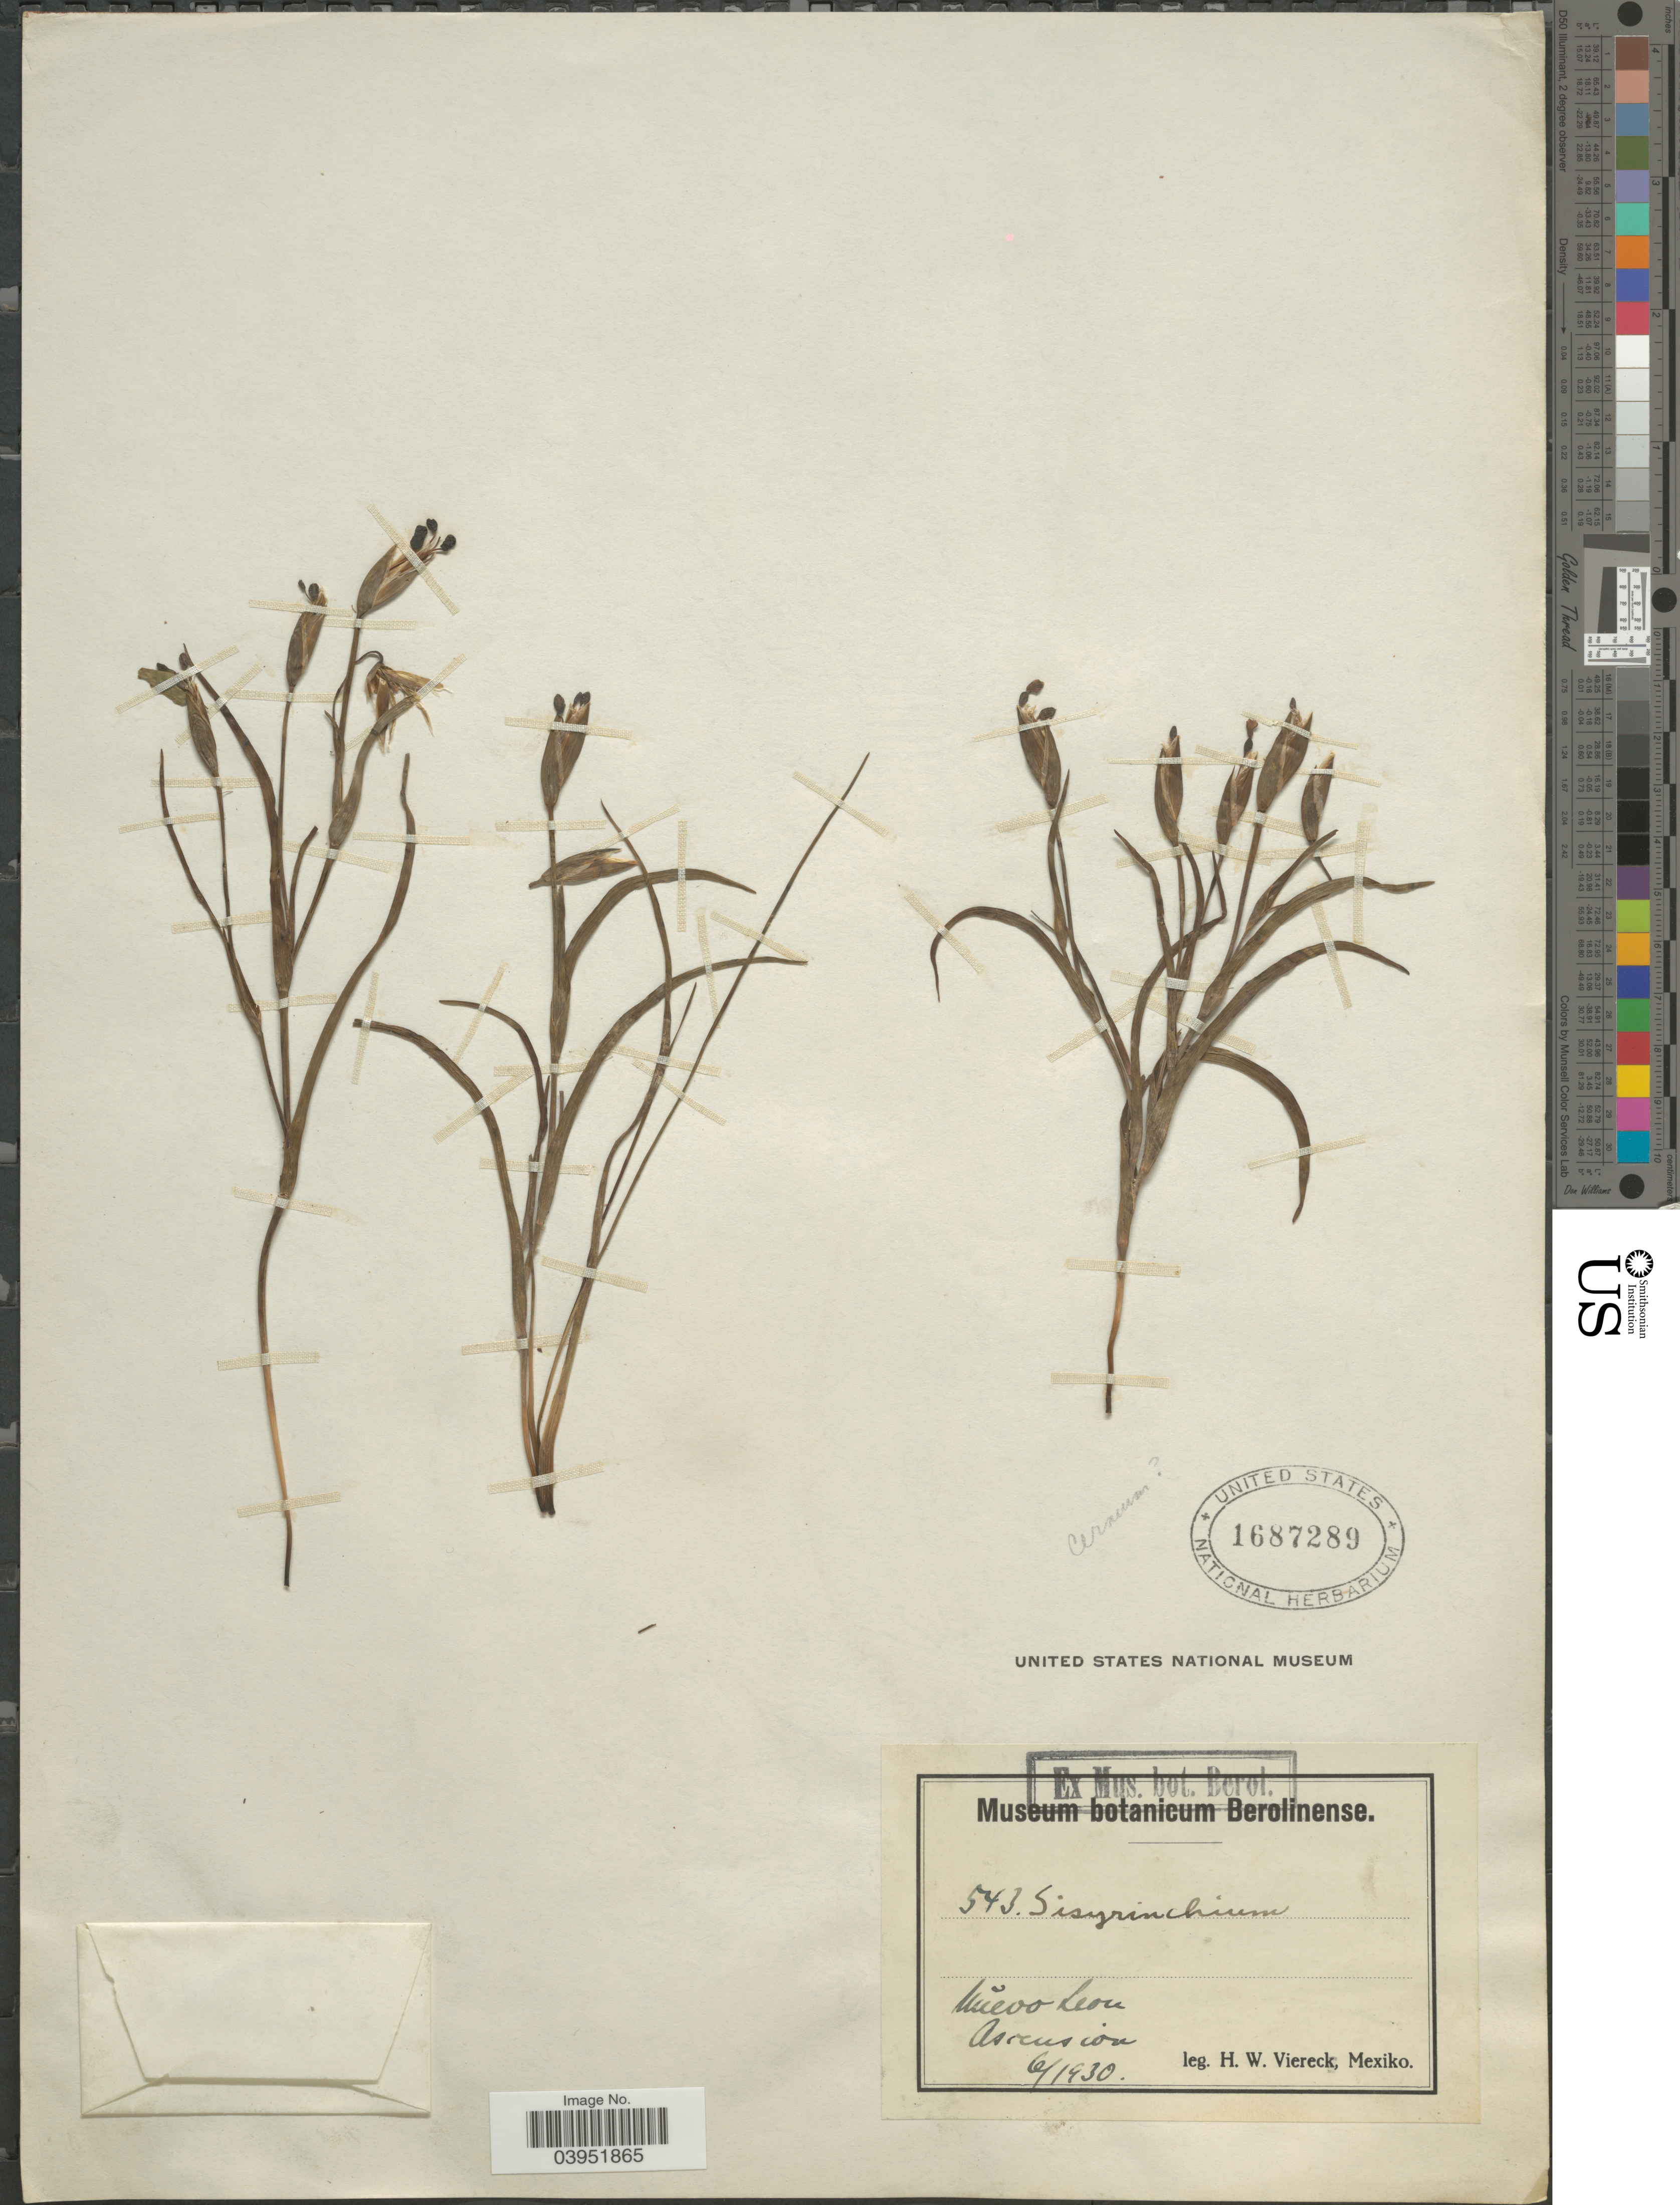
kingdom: Plantae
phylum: Tracheophyta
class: Liliopsida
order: Asparagales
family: Iridaceae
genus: Sisyrinchium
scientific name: Sisyrinchium sp.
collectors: H. W. Viereck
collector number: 543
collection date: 1930-06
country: Mexico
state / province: Nuevo León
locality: Ascension.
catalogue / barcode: US 1687289